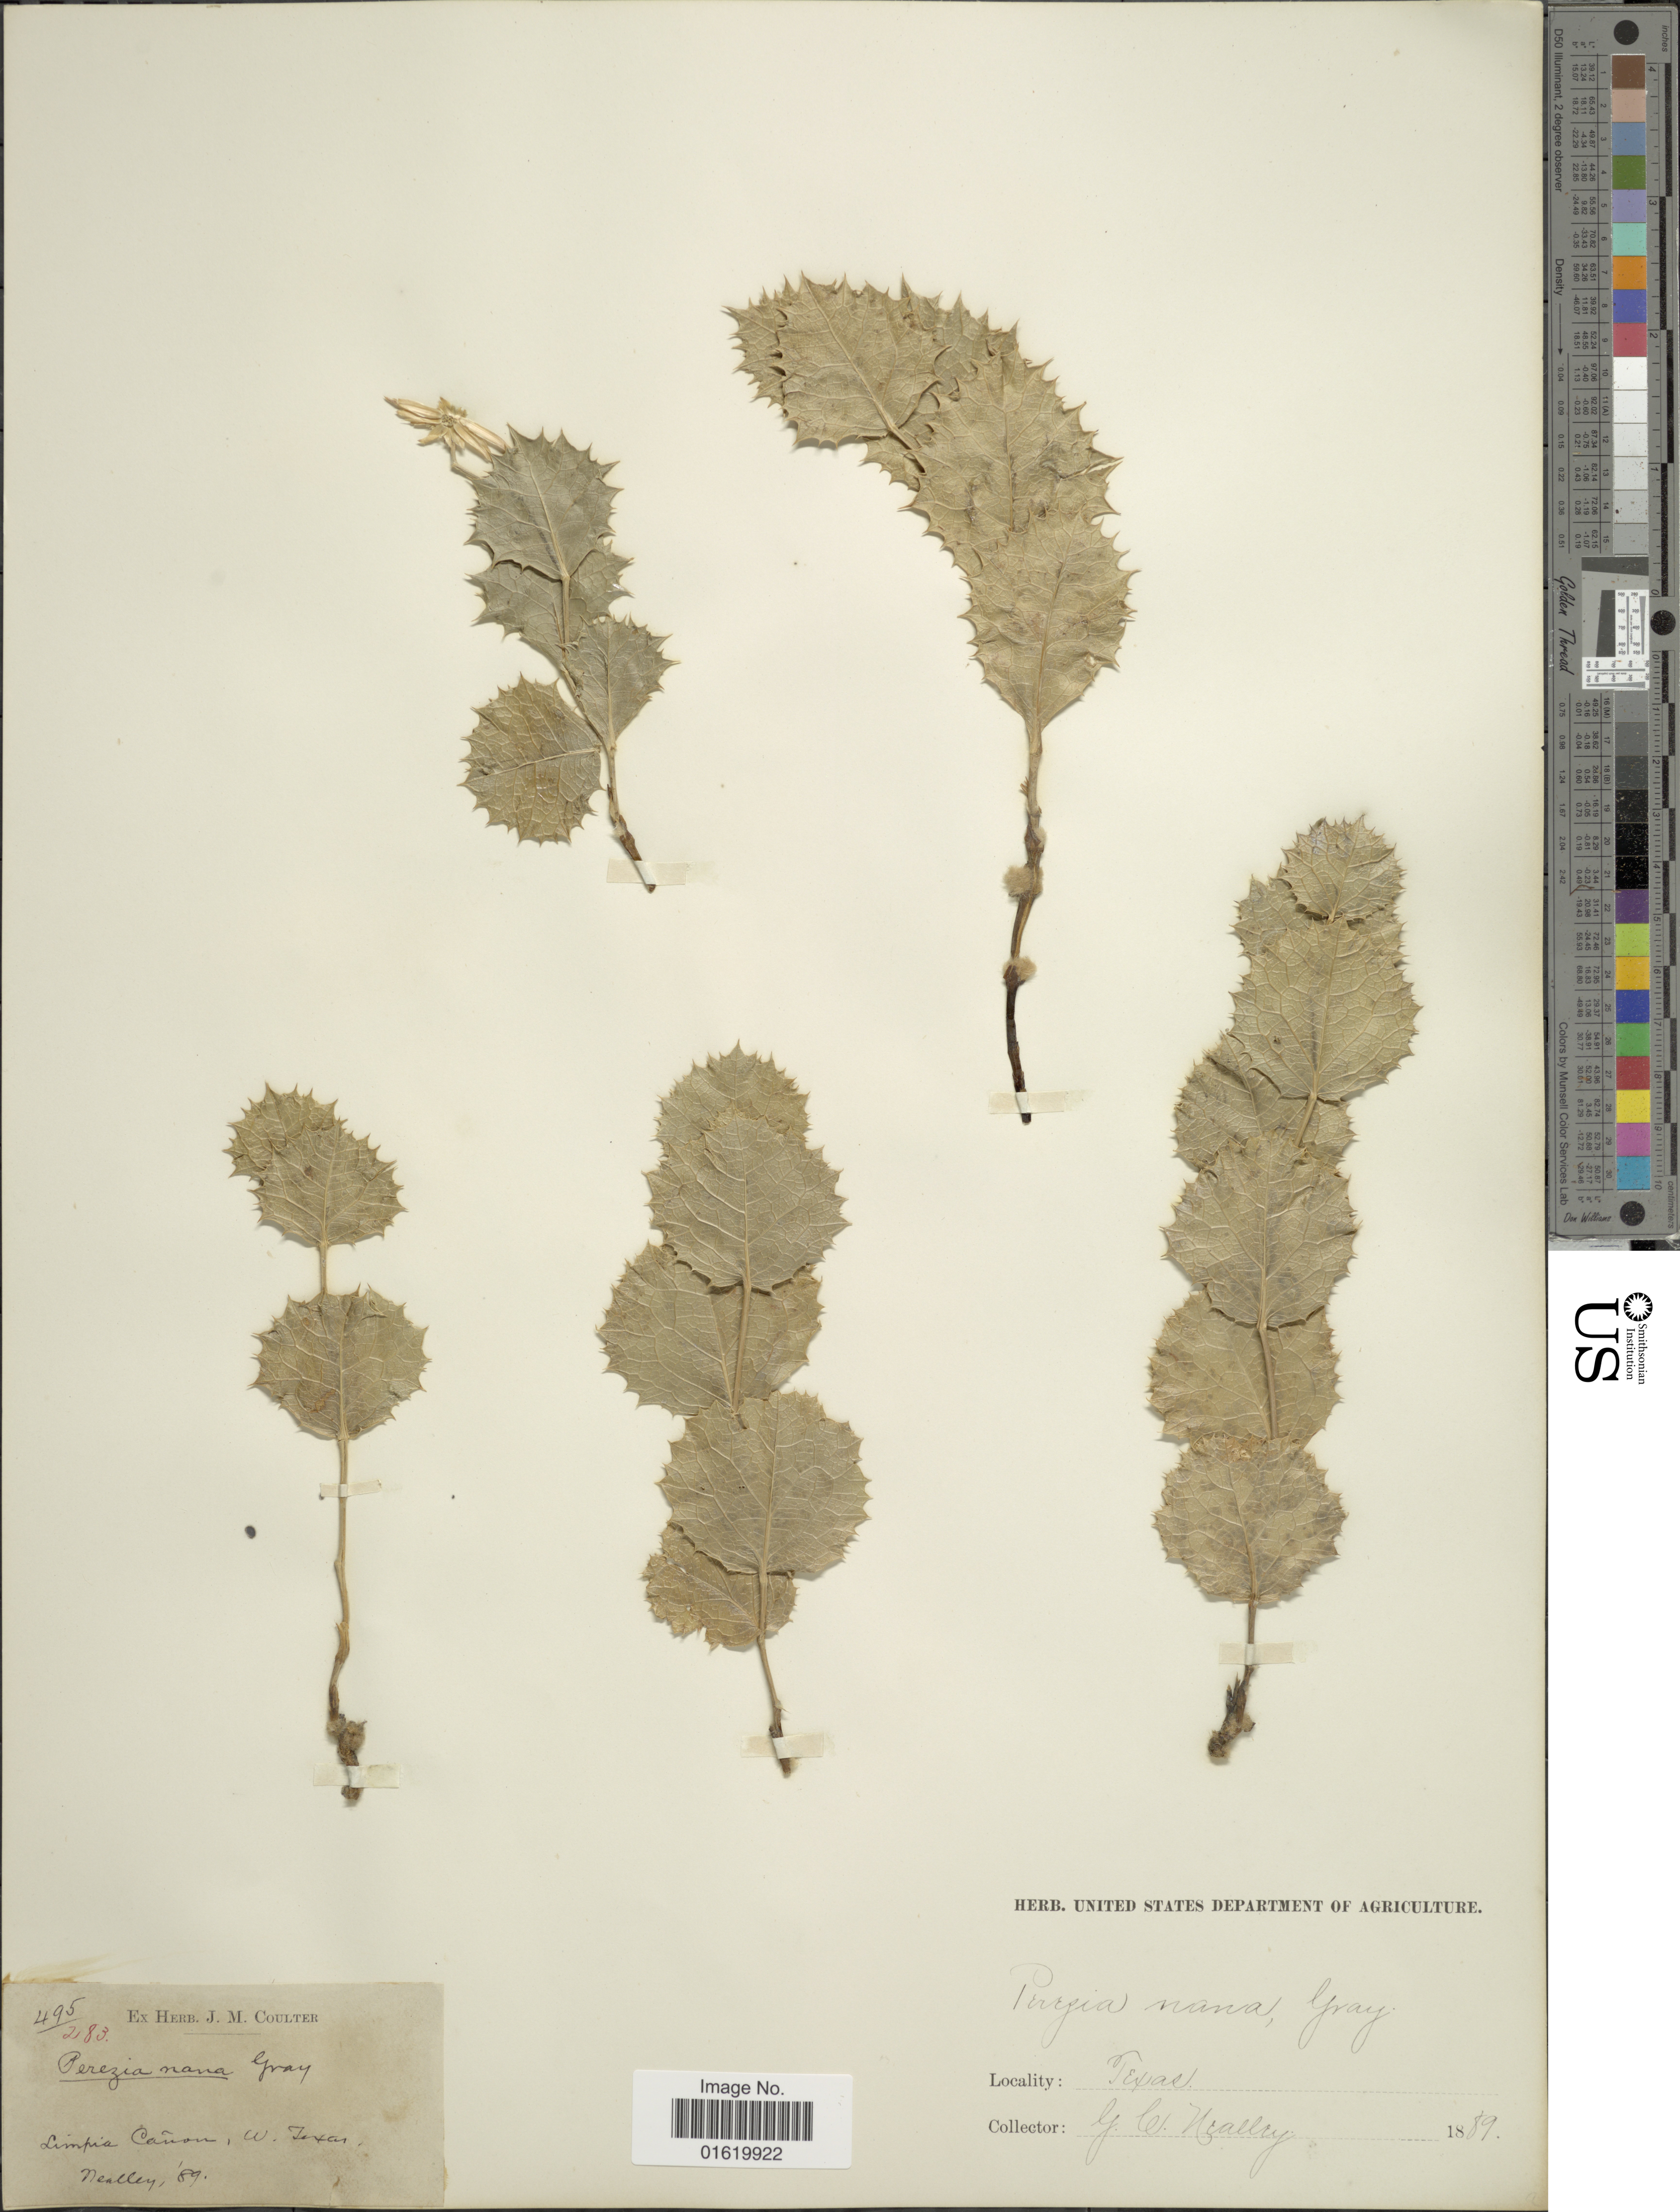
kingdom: Plantae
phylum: Tracheophyta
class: Magnoliopsida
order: Asterales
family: Asteraceae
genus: Acourtia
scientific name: Acourtia nana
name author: (A. Gray) Reveal & R.M. King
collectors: G. C. Nealley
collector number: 495/2183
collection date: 1889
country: United States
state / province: Texas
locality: Limpia Cañon, W. Texas.